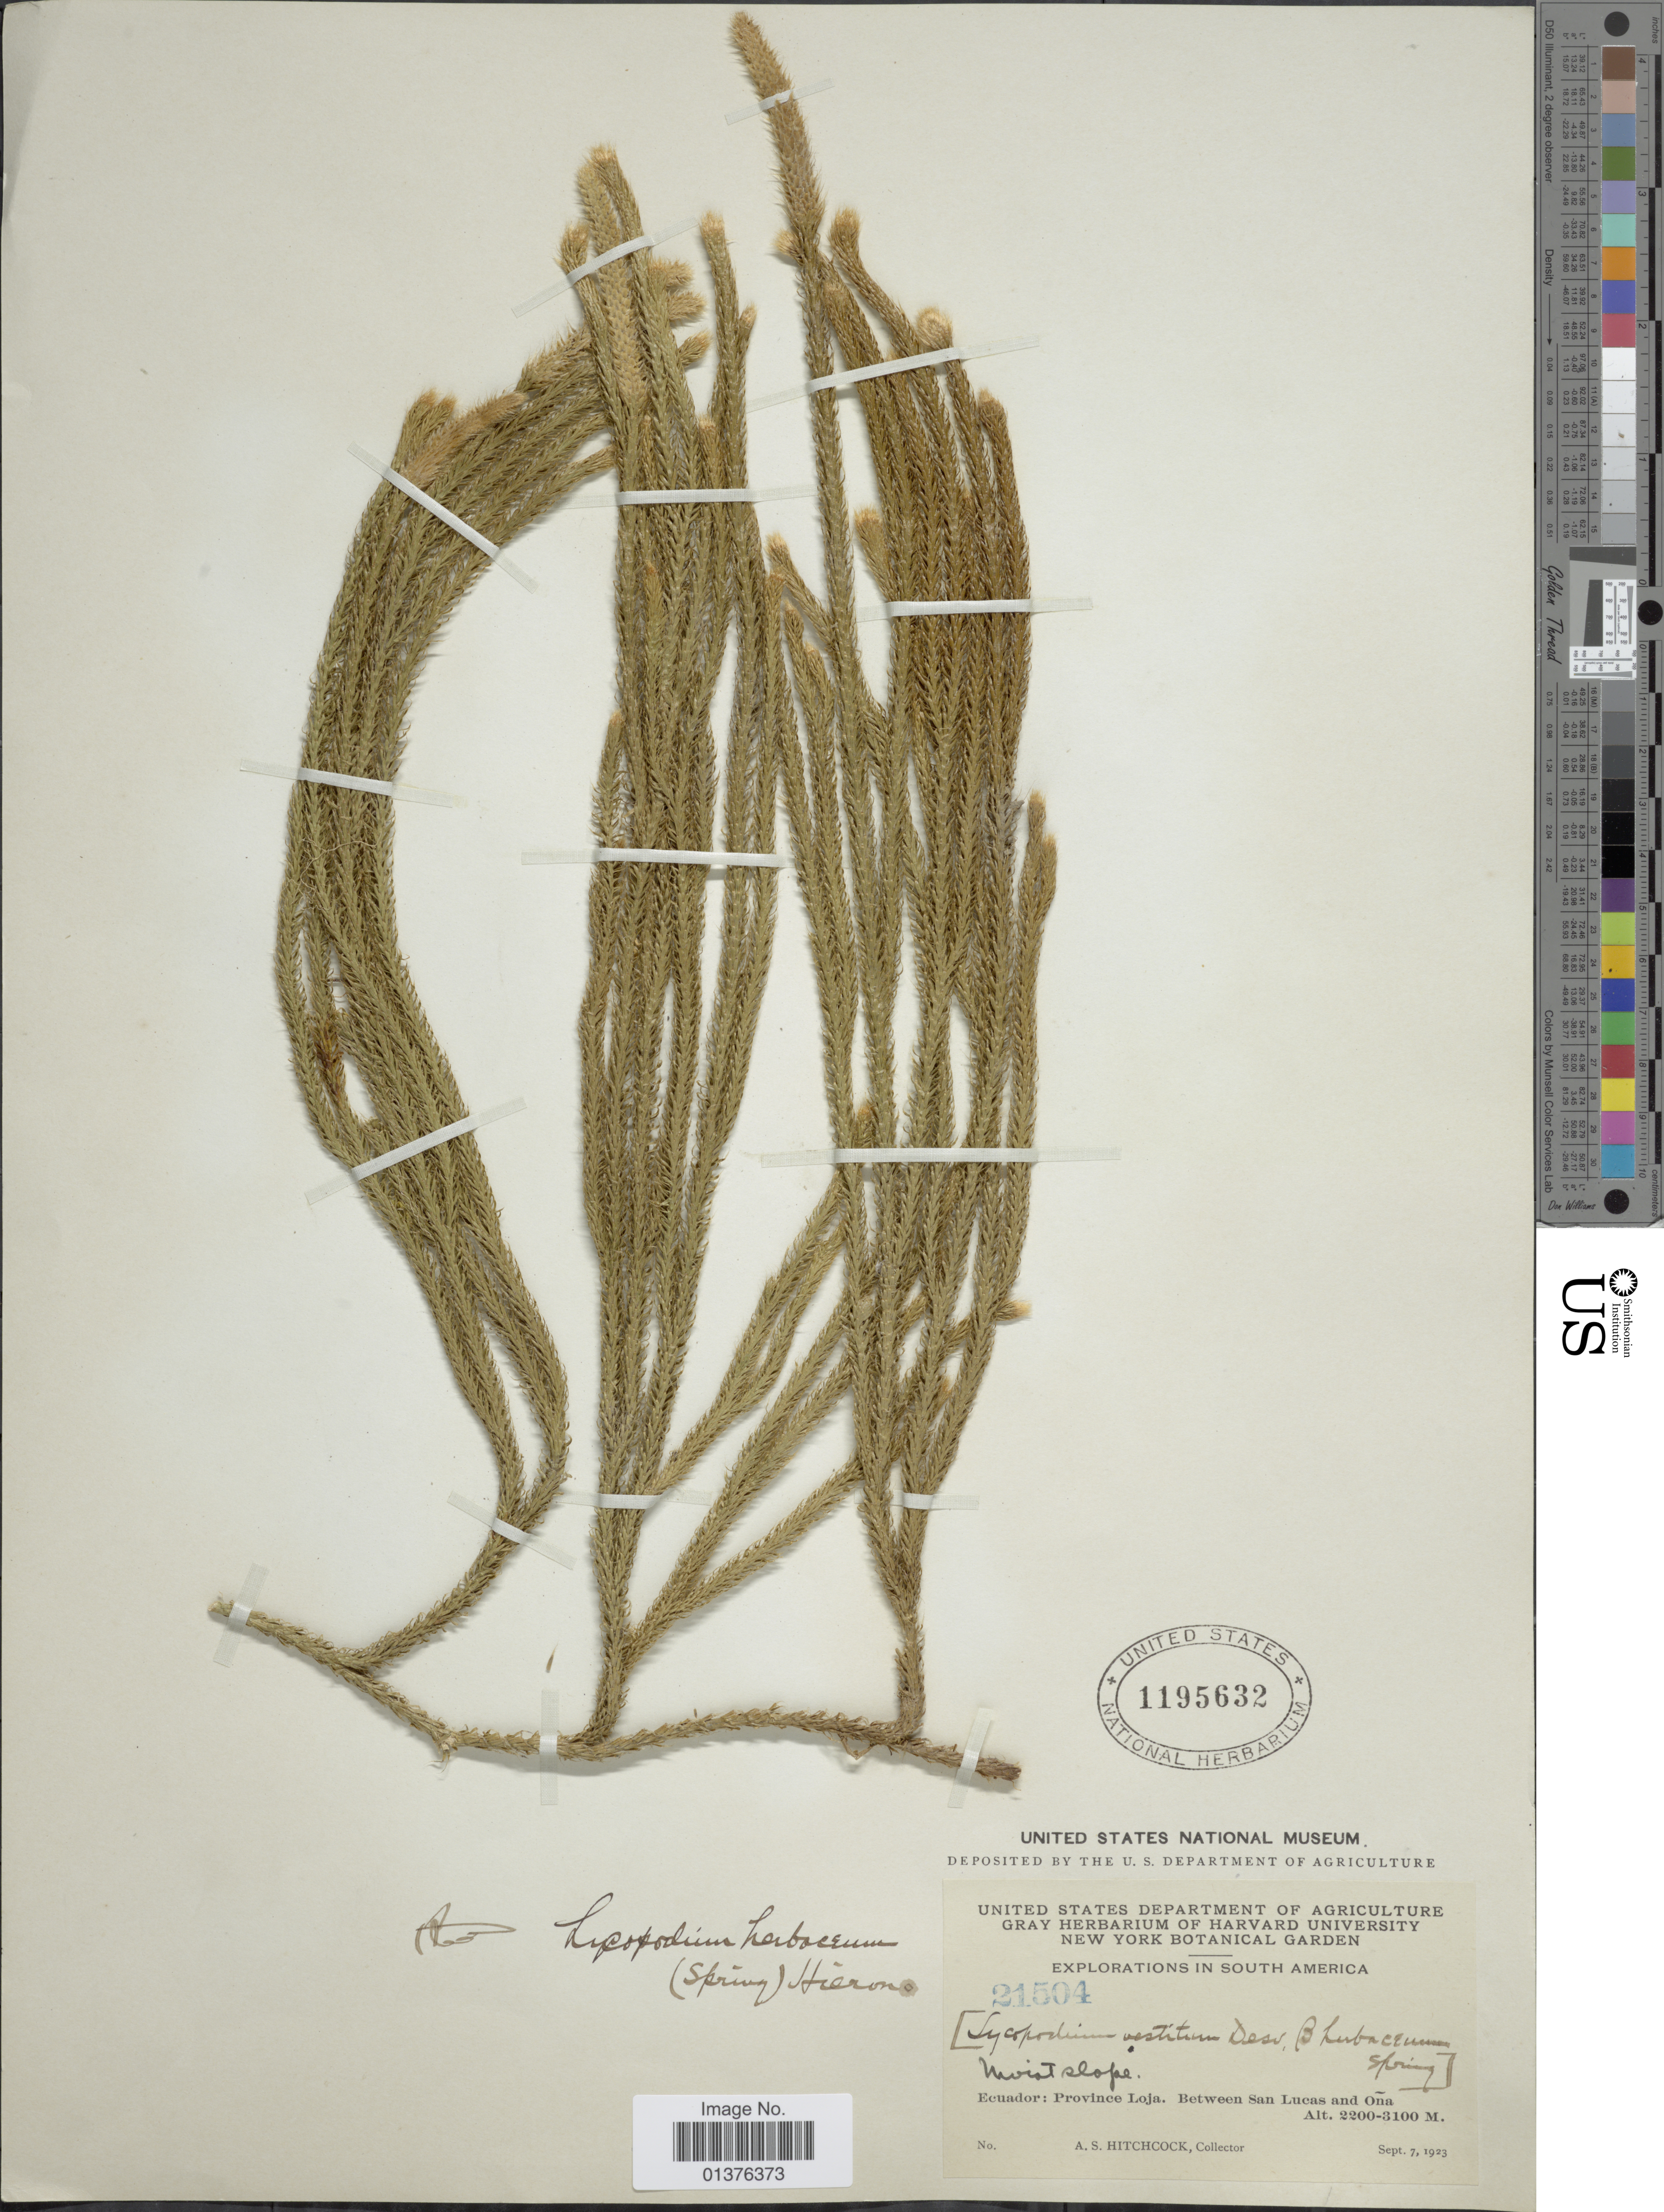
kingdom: Plantae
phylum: Tracheophyta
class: Lycopodiopsida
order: Lycopodiales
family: Lycopodiaceae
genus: Lycopodium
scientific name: Lycopodium clavatum subsp. contiguum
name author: (Klotzsch) B. Øllg.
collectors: A. S. Hitchcock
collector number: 21504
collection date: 1923-09-07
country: Ecuador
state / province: Loja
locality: Between San Lucas and Ona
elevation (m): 2200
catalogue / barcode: US 1195632